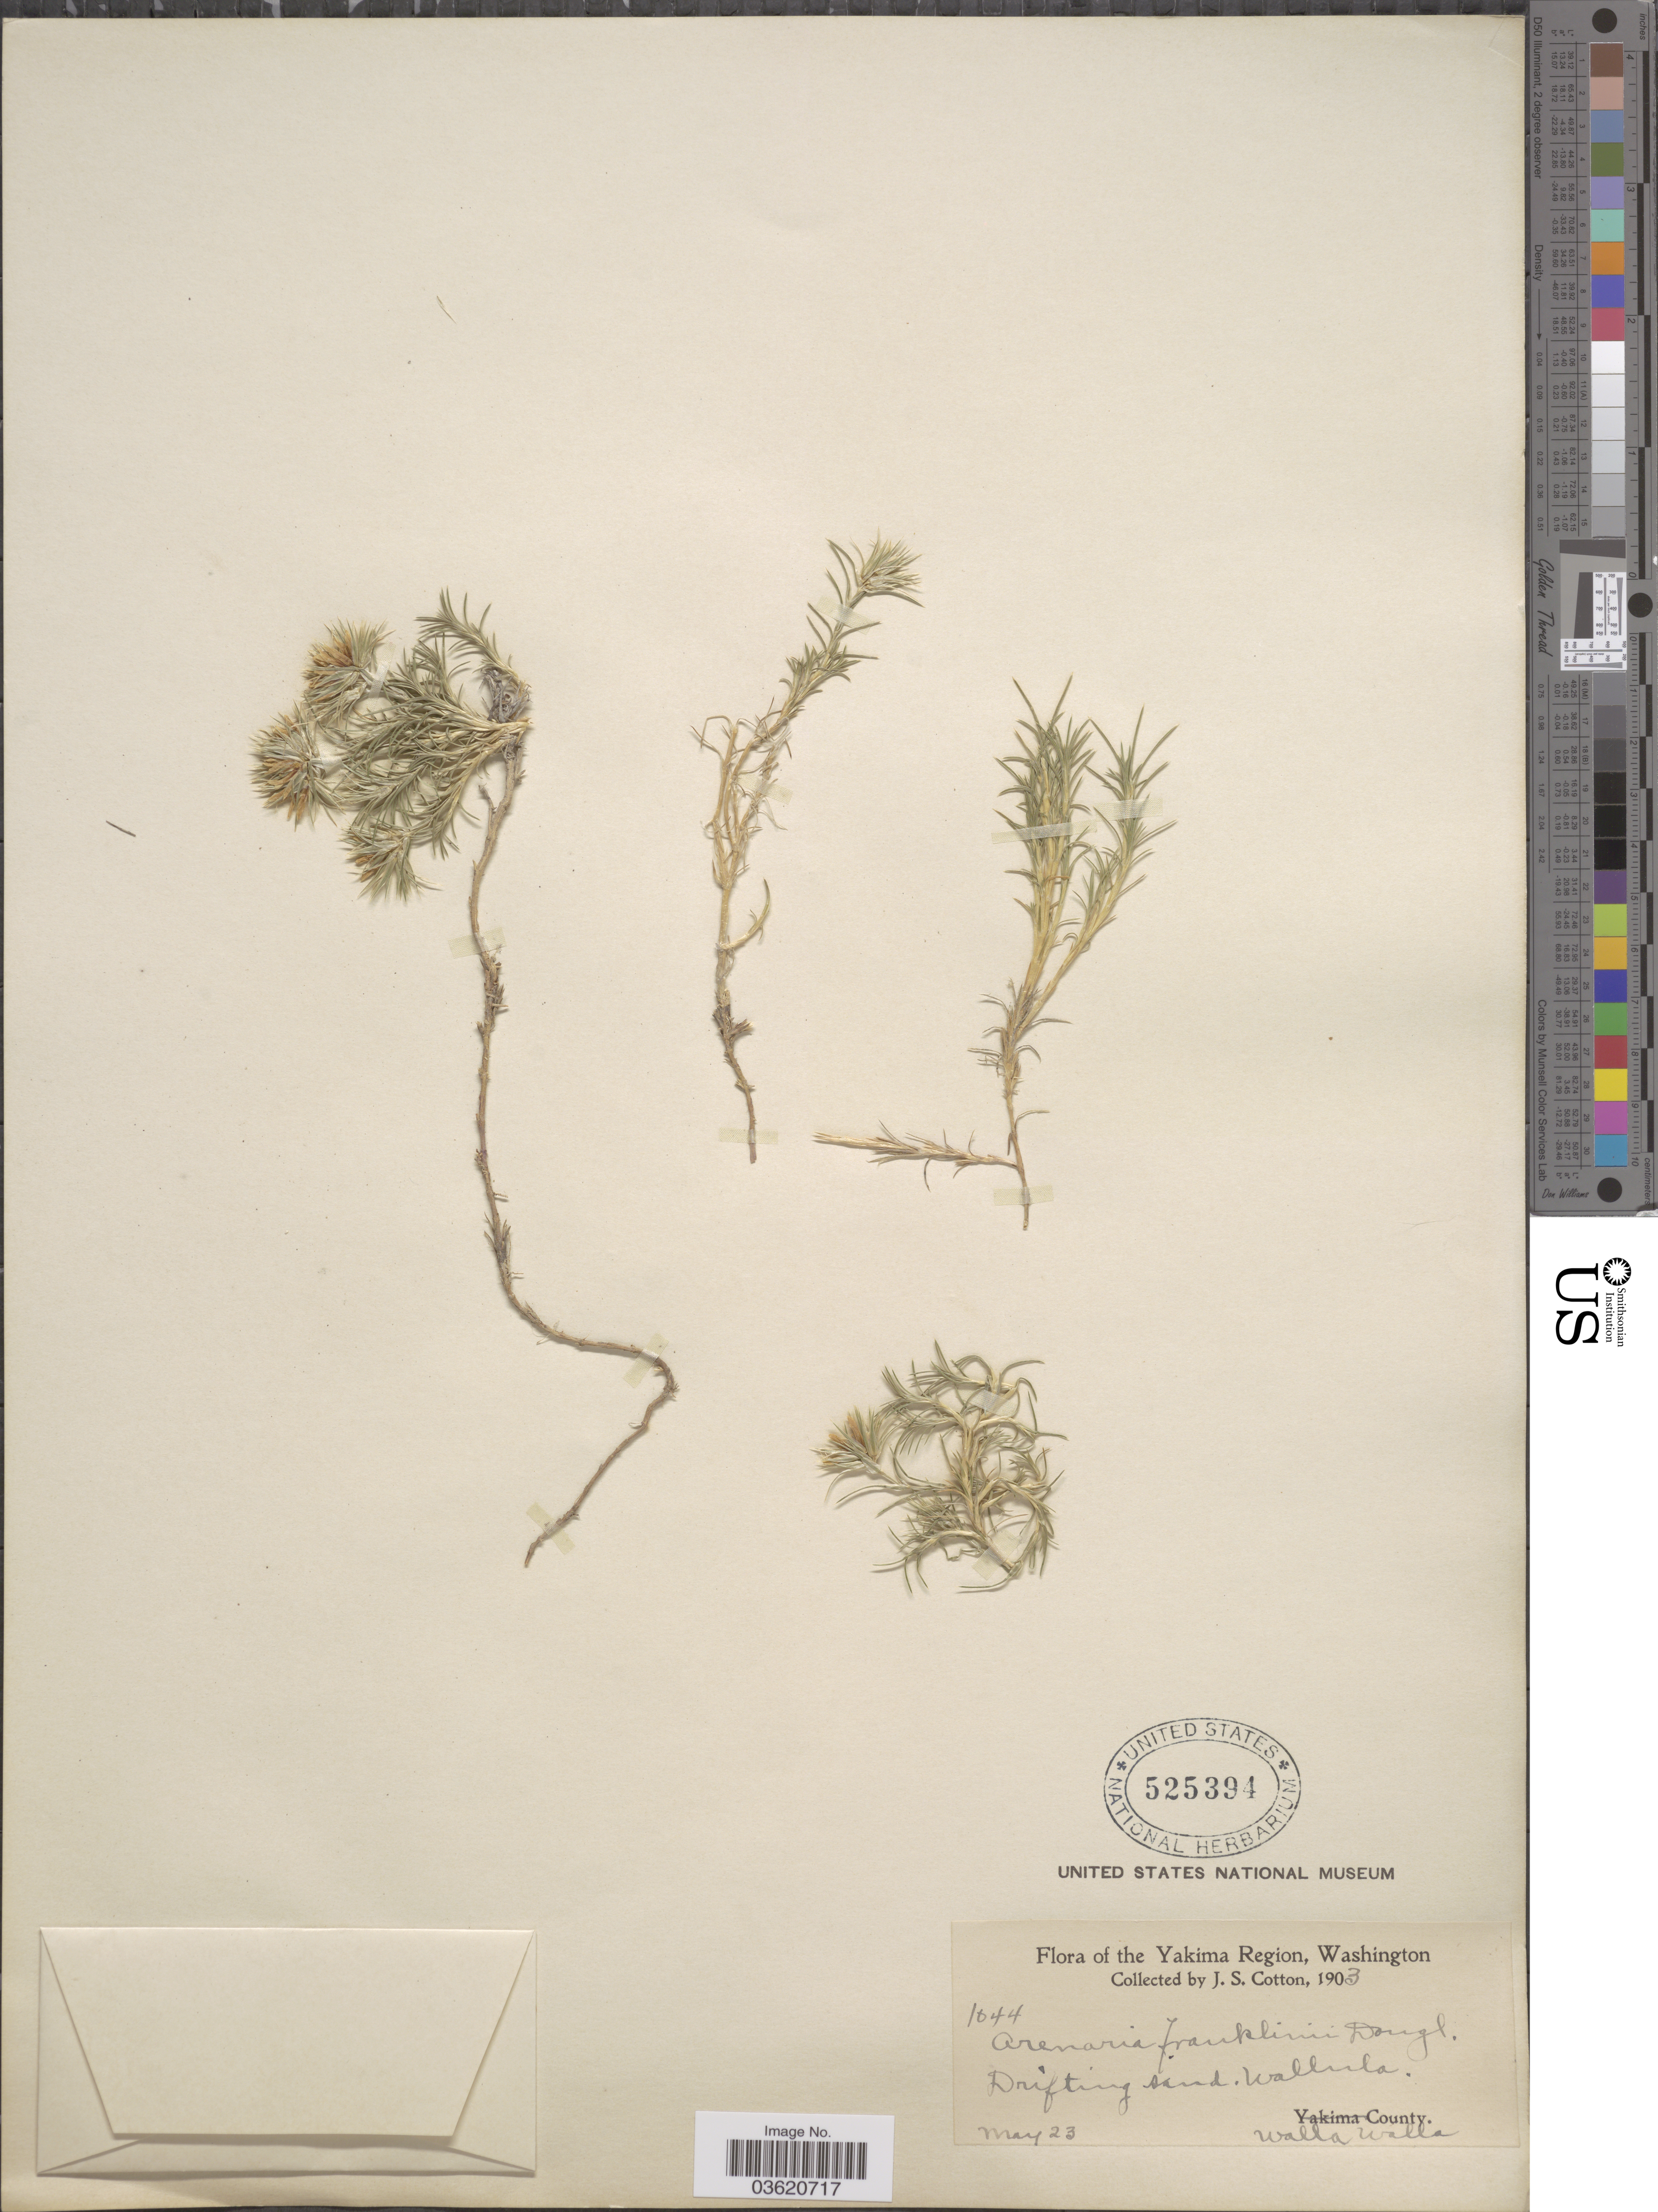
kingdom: Plantae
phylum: Tracheophyta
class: Magnoliopsida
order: Caryophyllales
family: Caryophyllaceae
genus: Eremogone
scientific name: Eremogone franklinii var. franklinii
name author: (Douglas ex Hook.) R.L. Hartm. & Rabeler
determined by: Strong, Mark T., (BOT), Smithsonian Institution - National Museum of Natural History (UNITED STATES)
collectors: J. S. Cotton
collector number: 1044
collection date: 1903-05-23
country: United States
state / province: Washington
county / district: Walla Walla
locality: Yakima Region. Wallula. Walla Walla County.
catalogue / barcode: US 525394